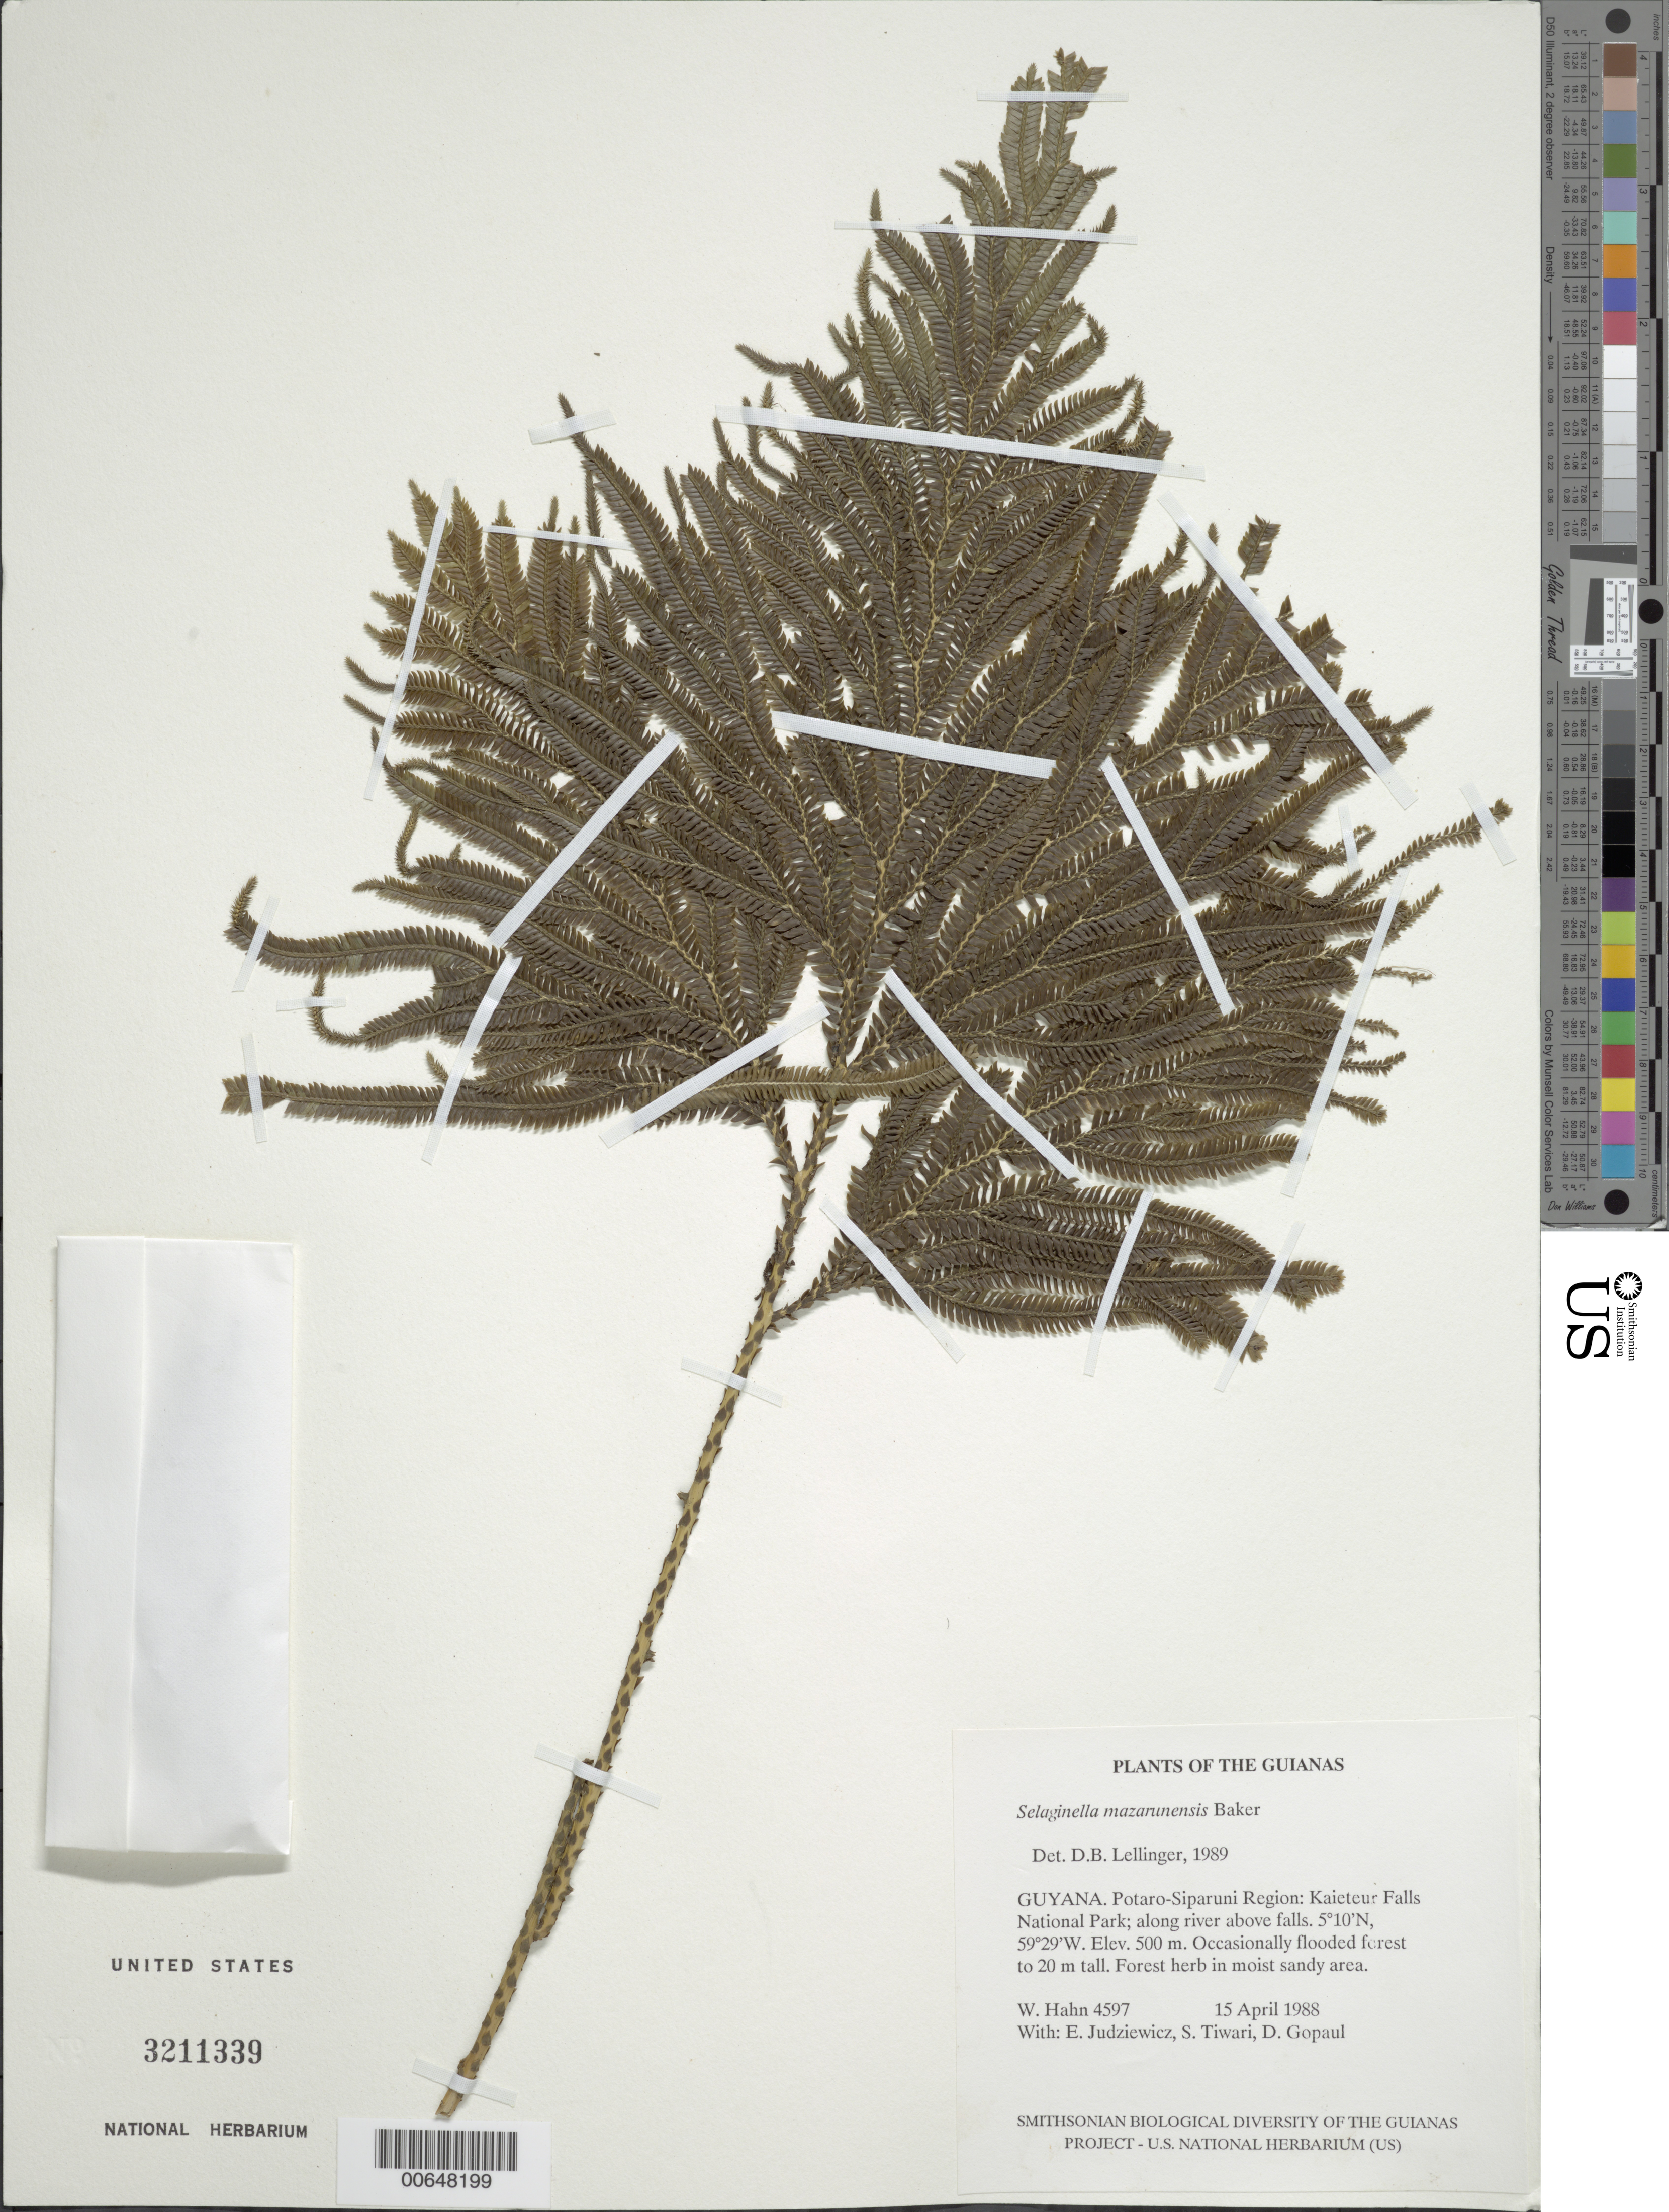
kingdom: Plantae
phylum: Tracheophyta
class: Lycopodiopsida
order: Selaginellales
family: Selaginellaceae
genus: Selaginella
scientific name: Selaginella mazaruniensis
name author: Jenman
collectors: W. Hahn, E. J. Judziewicz, S. Tiwari & D. Gopaul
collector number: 4597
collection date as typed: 15 April 1988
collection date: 1988-04-15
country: Guyana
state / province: Potaro-Siparuni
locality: Kaieteur Falls National Park; along river above falls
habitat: Occasionally flooded forest to 20 m tall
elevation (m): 500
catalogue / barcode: US 3211339